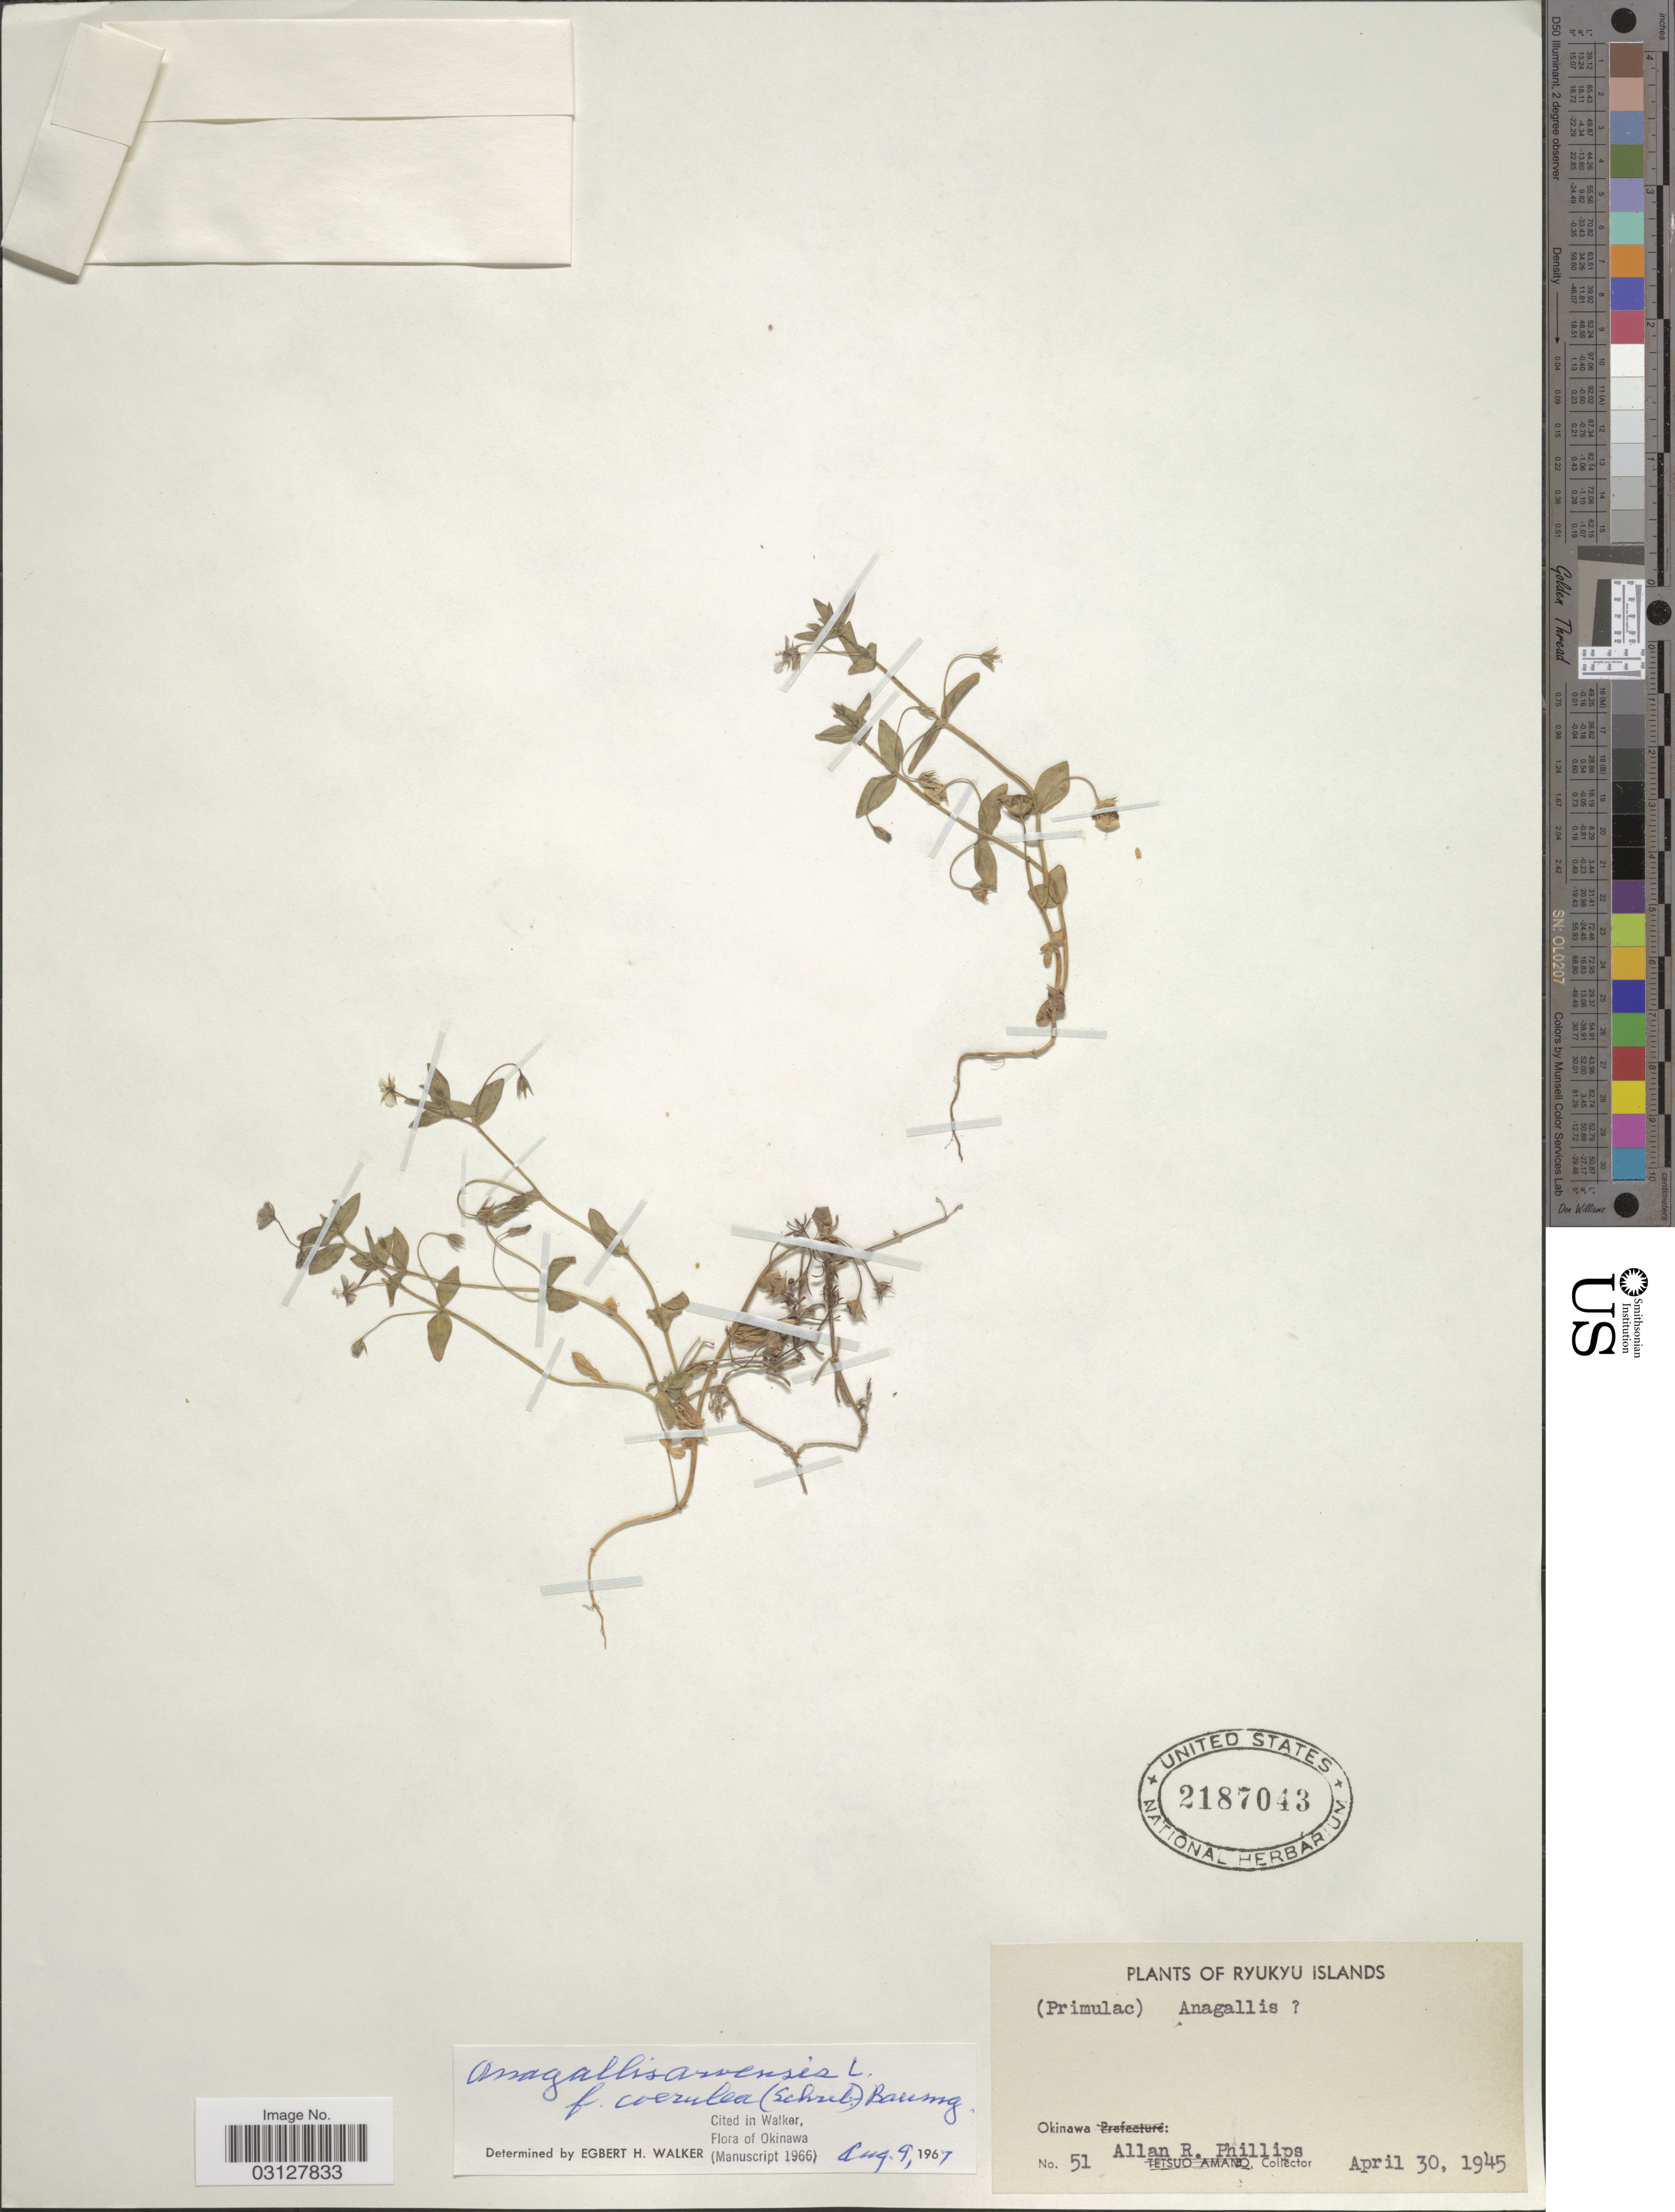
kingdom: Plantae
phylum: Tracheophyta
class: Magnoliopsida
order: Ericales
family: Primulaceae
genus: Anagallis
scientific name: Anagallis arvensis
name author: L.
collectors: A. R. Phillips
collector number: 51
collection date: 1945-04-30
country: Japan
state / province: Okinawa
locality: Ryukyu Islands.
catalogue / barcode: US 2187043